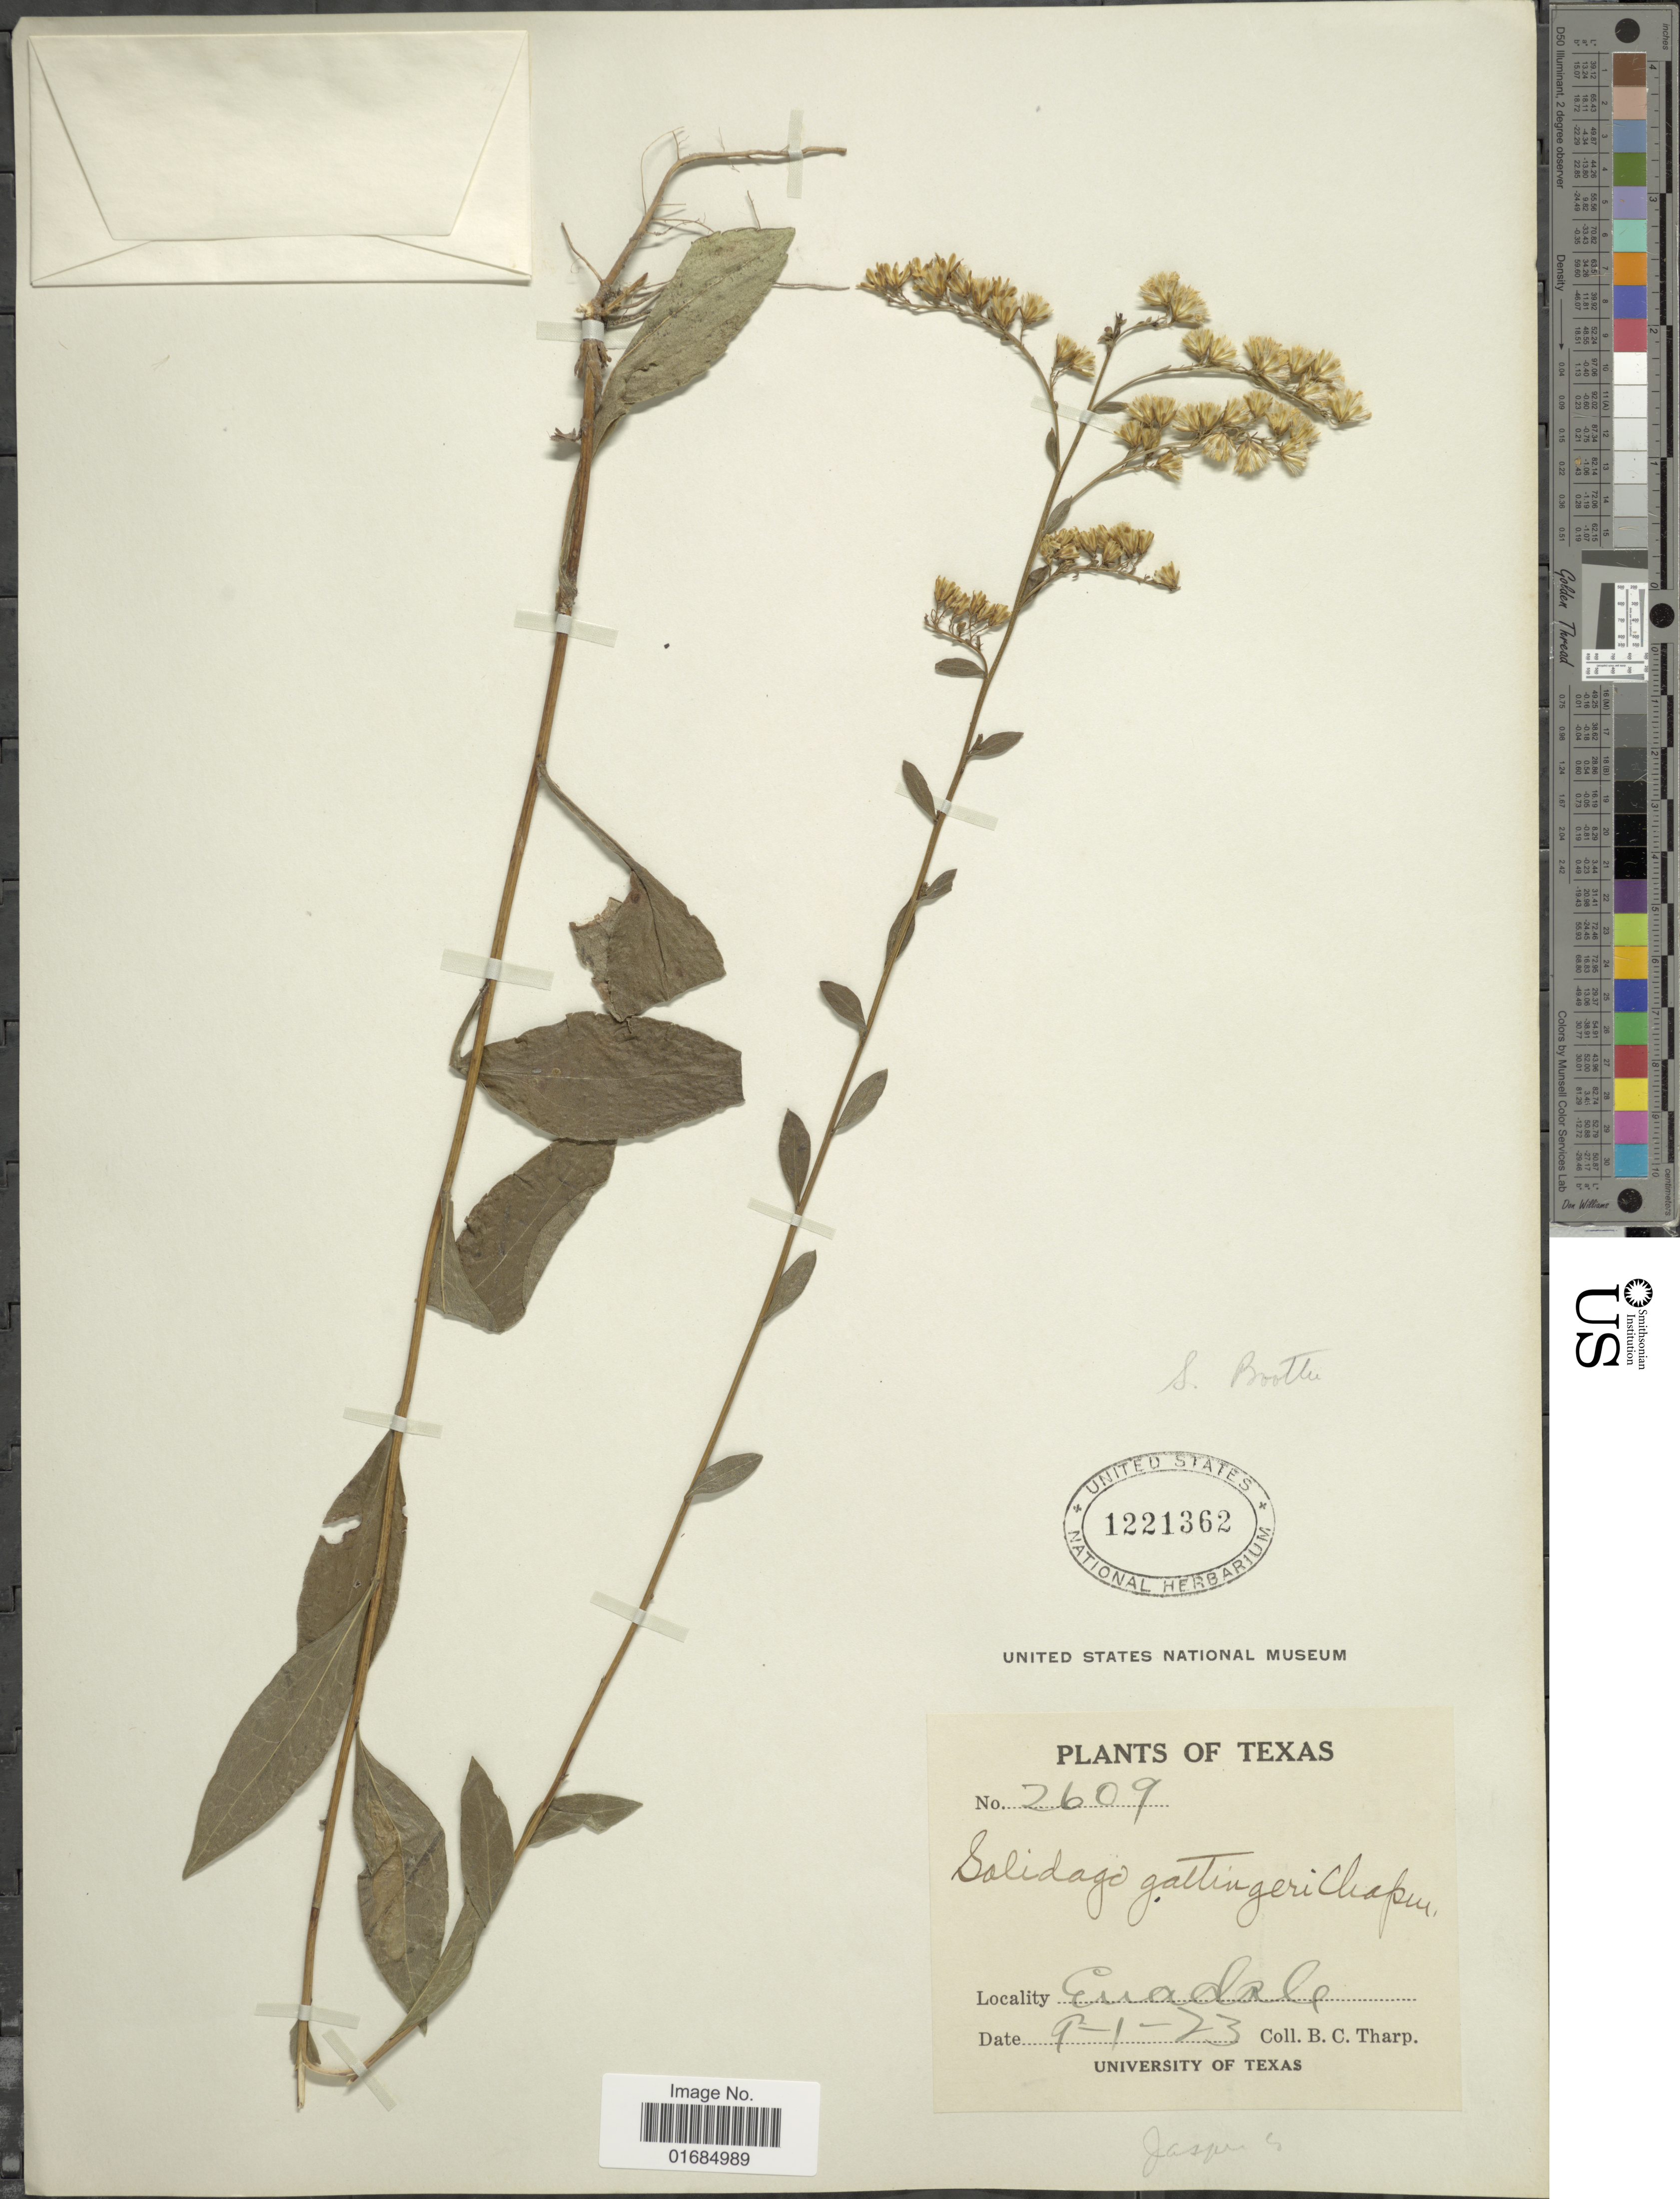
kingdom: Plantae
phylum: Tracheophyta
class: Magnoliopsida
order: Asterales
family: Asteraceae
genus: Solidago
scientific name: Solidago boottii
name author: Hook.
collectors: B. C. Tharp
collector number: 2609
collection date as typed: Transcribed d/m/y: 9/1/23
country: United States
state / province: Texas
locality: Euadale.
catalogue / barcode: US 1221362